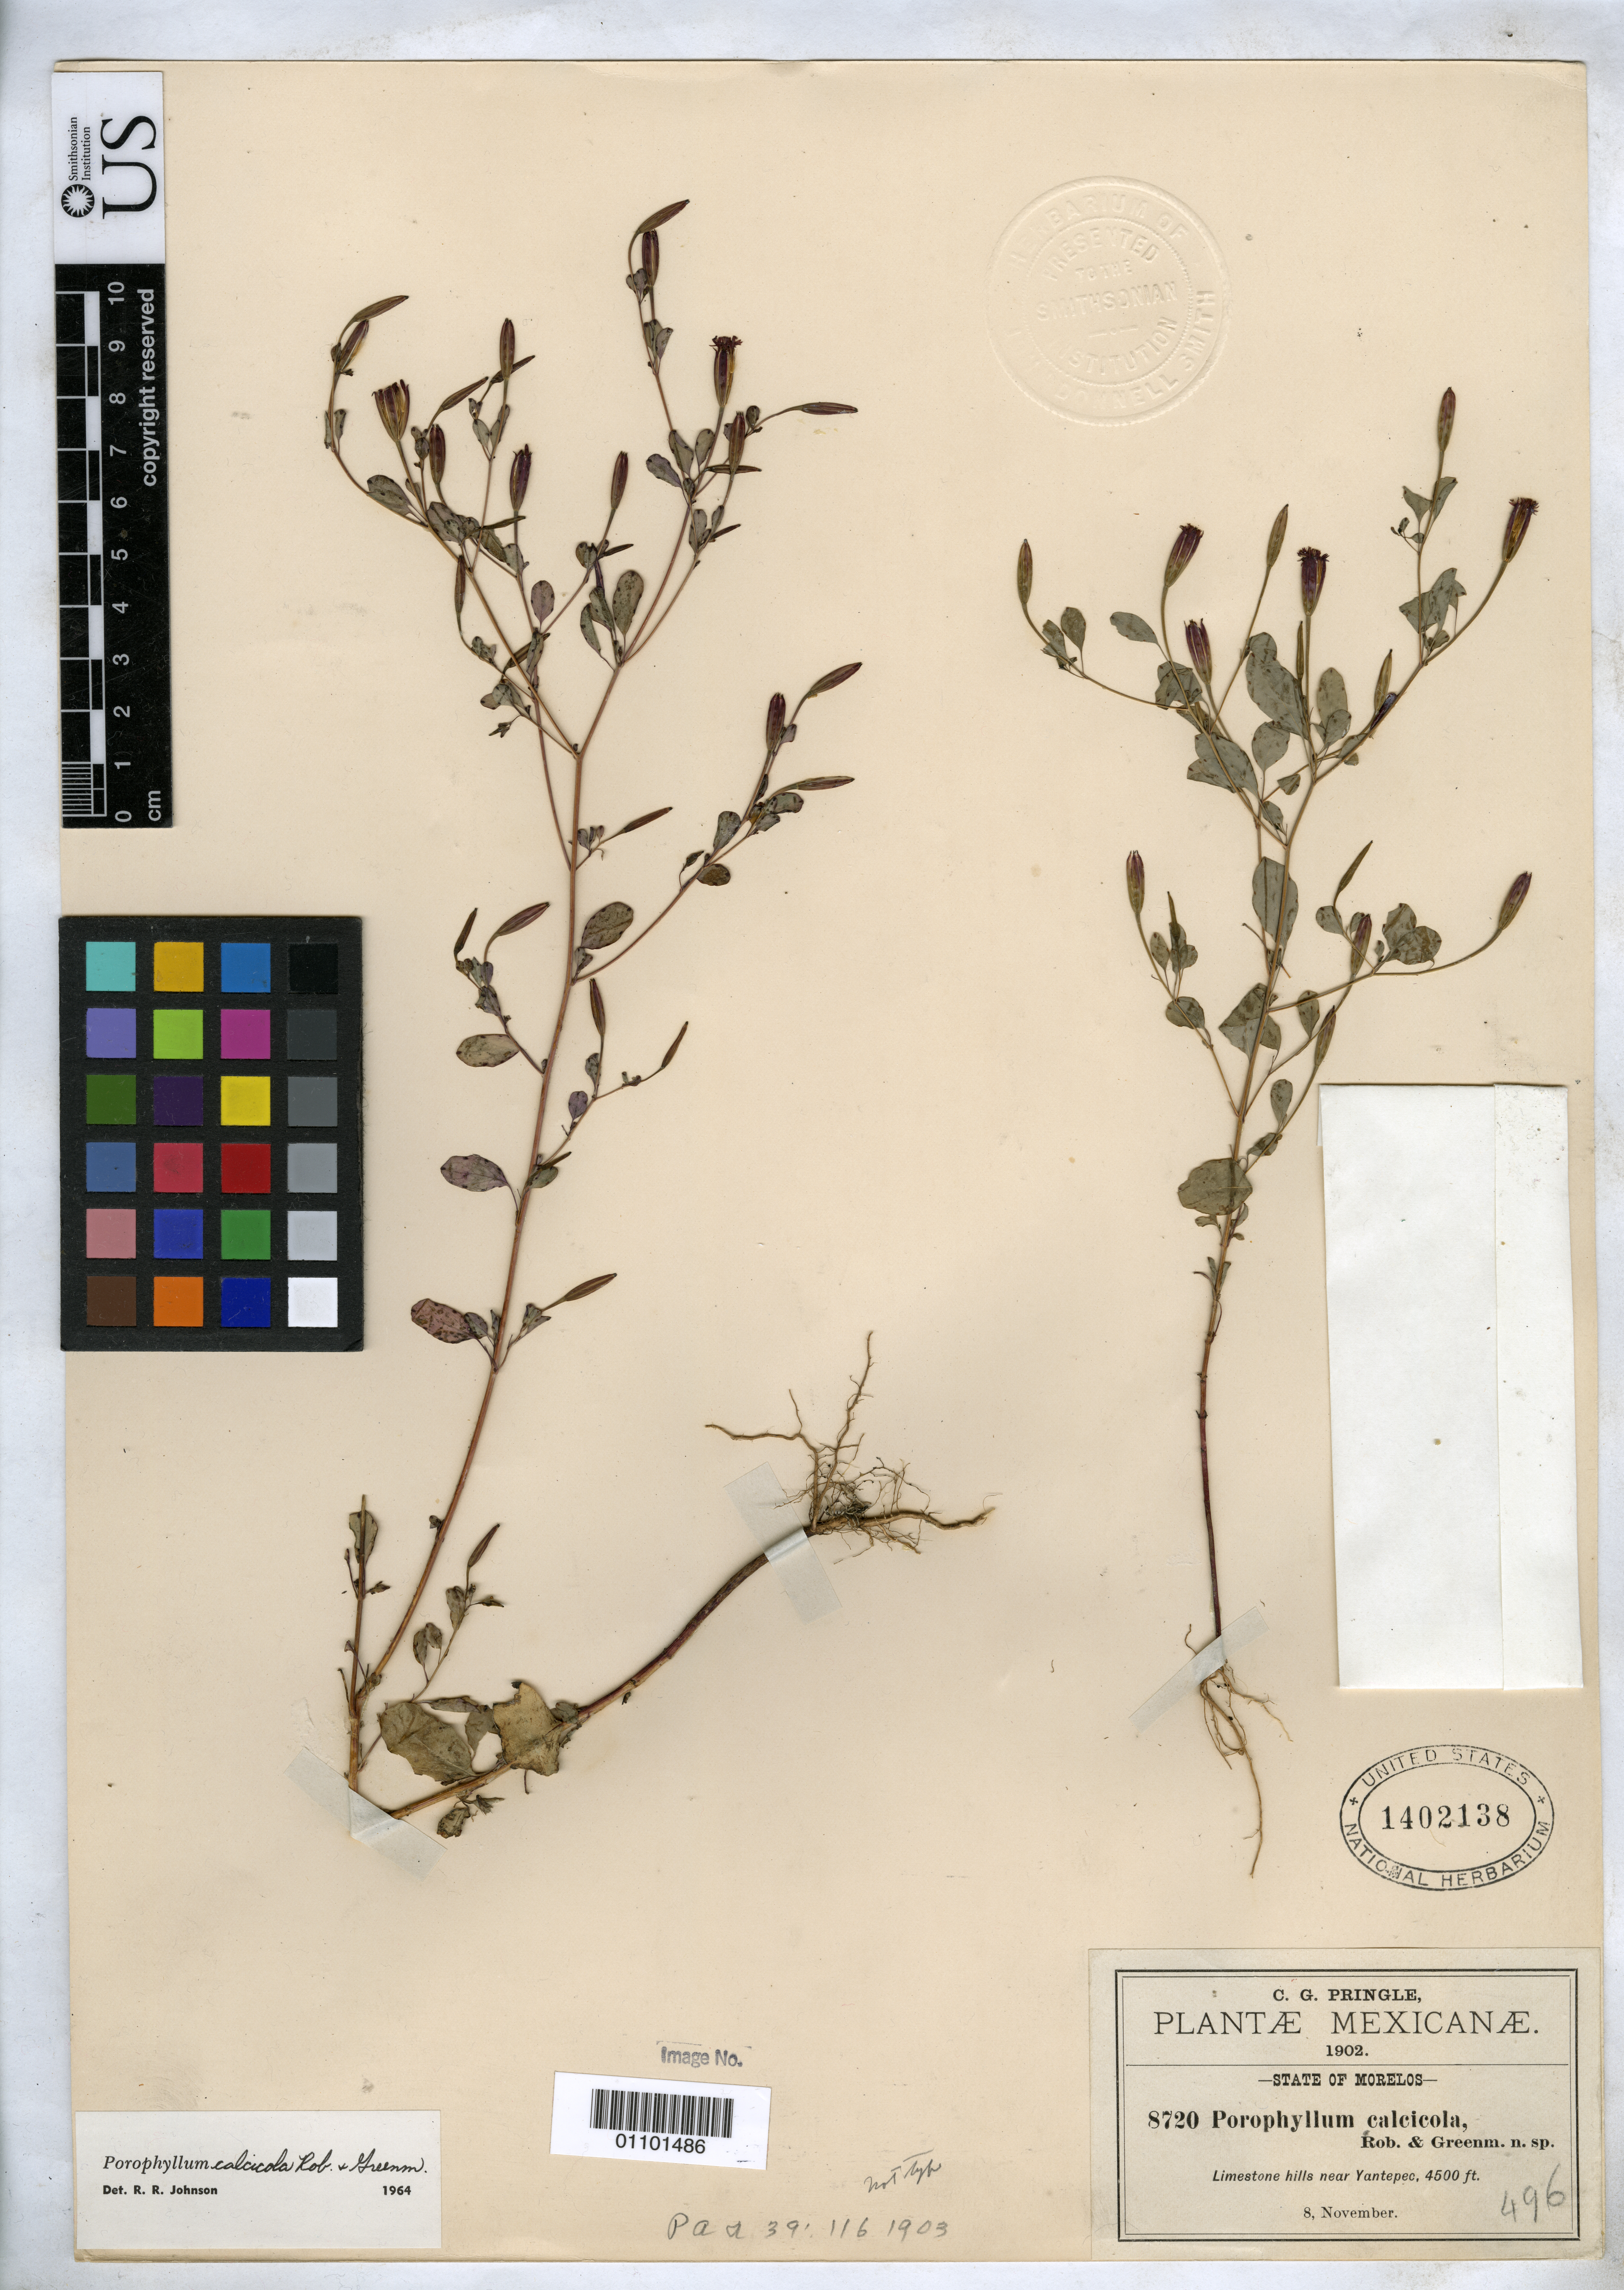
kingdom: Plantae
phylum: Tracheophyta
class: Magnoliopsida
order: Asterales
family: Asteraceae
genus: Porophyllum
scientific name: Porophyllum calcicola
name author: B.L. Rob. & Greenm.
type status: Isosyntype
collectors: C. G. Pringle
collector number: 8720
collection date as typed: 08 Nov 1902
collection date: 1902-11-08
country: Mexico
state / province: Morelos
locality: Limestone hills near near Yantepec.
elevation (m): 1372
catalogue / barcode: US 1402138